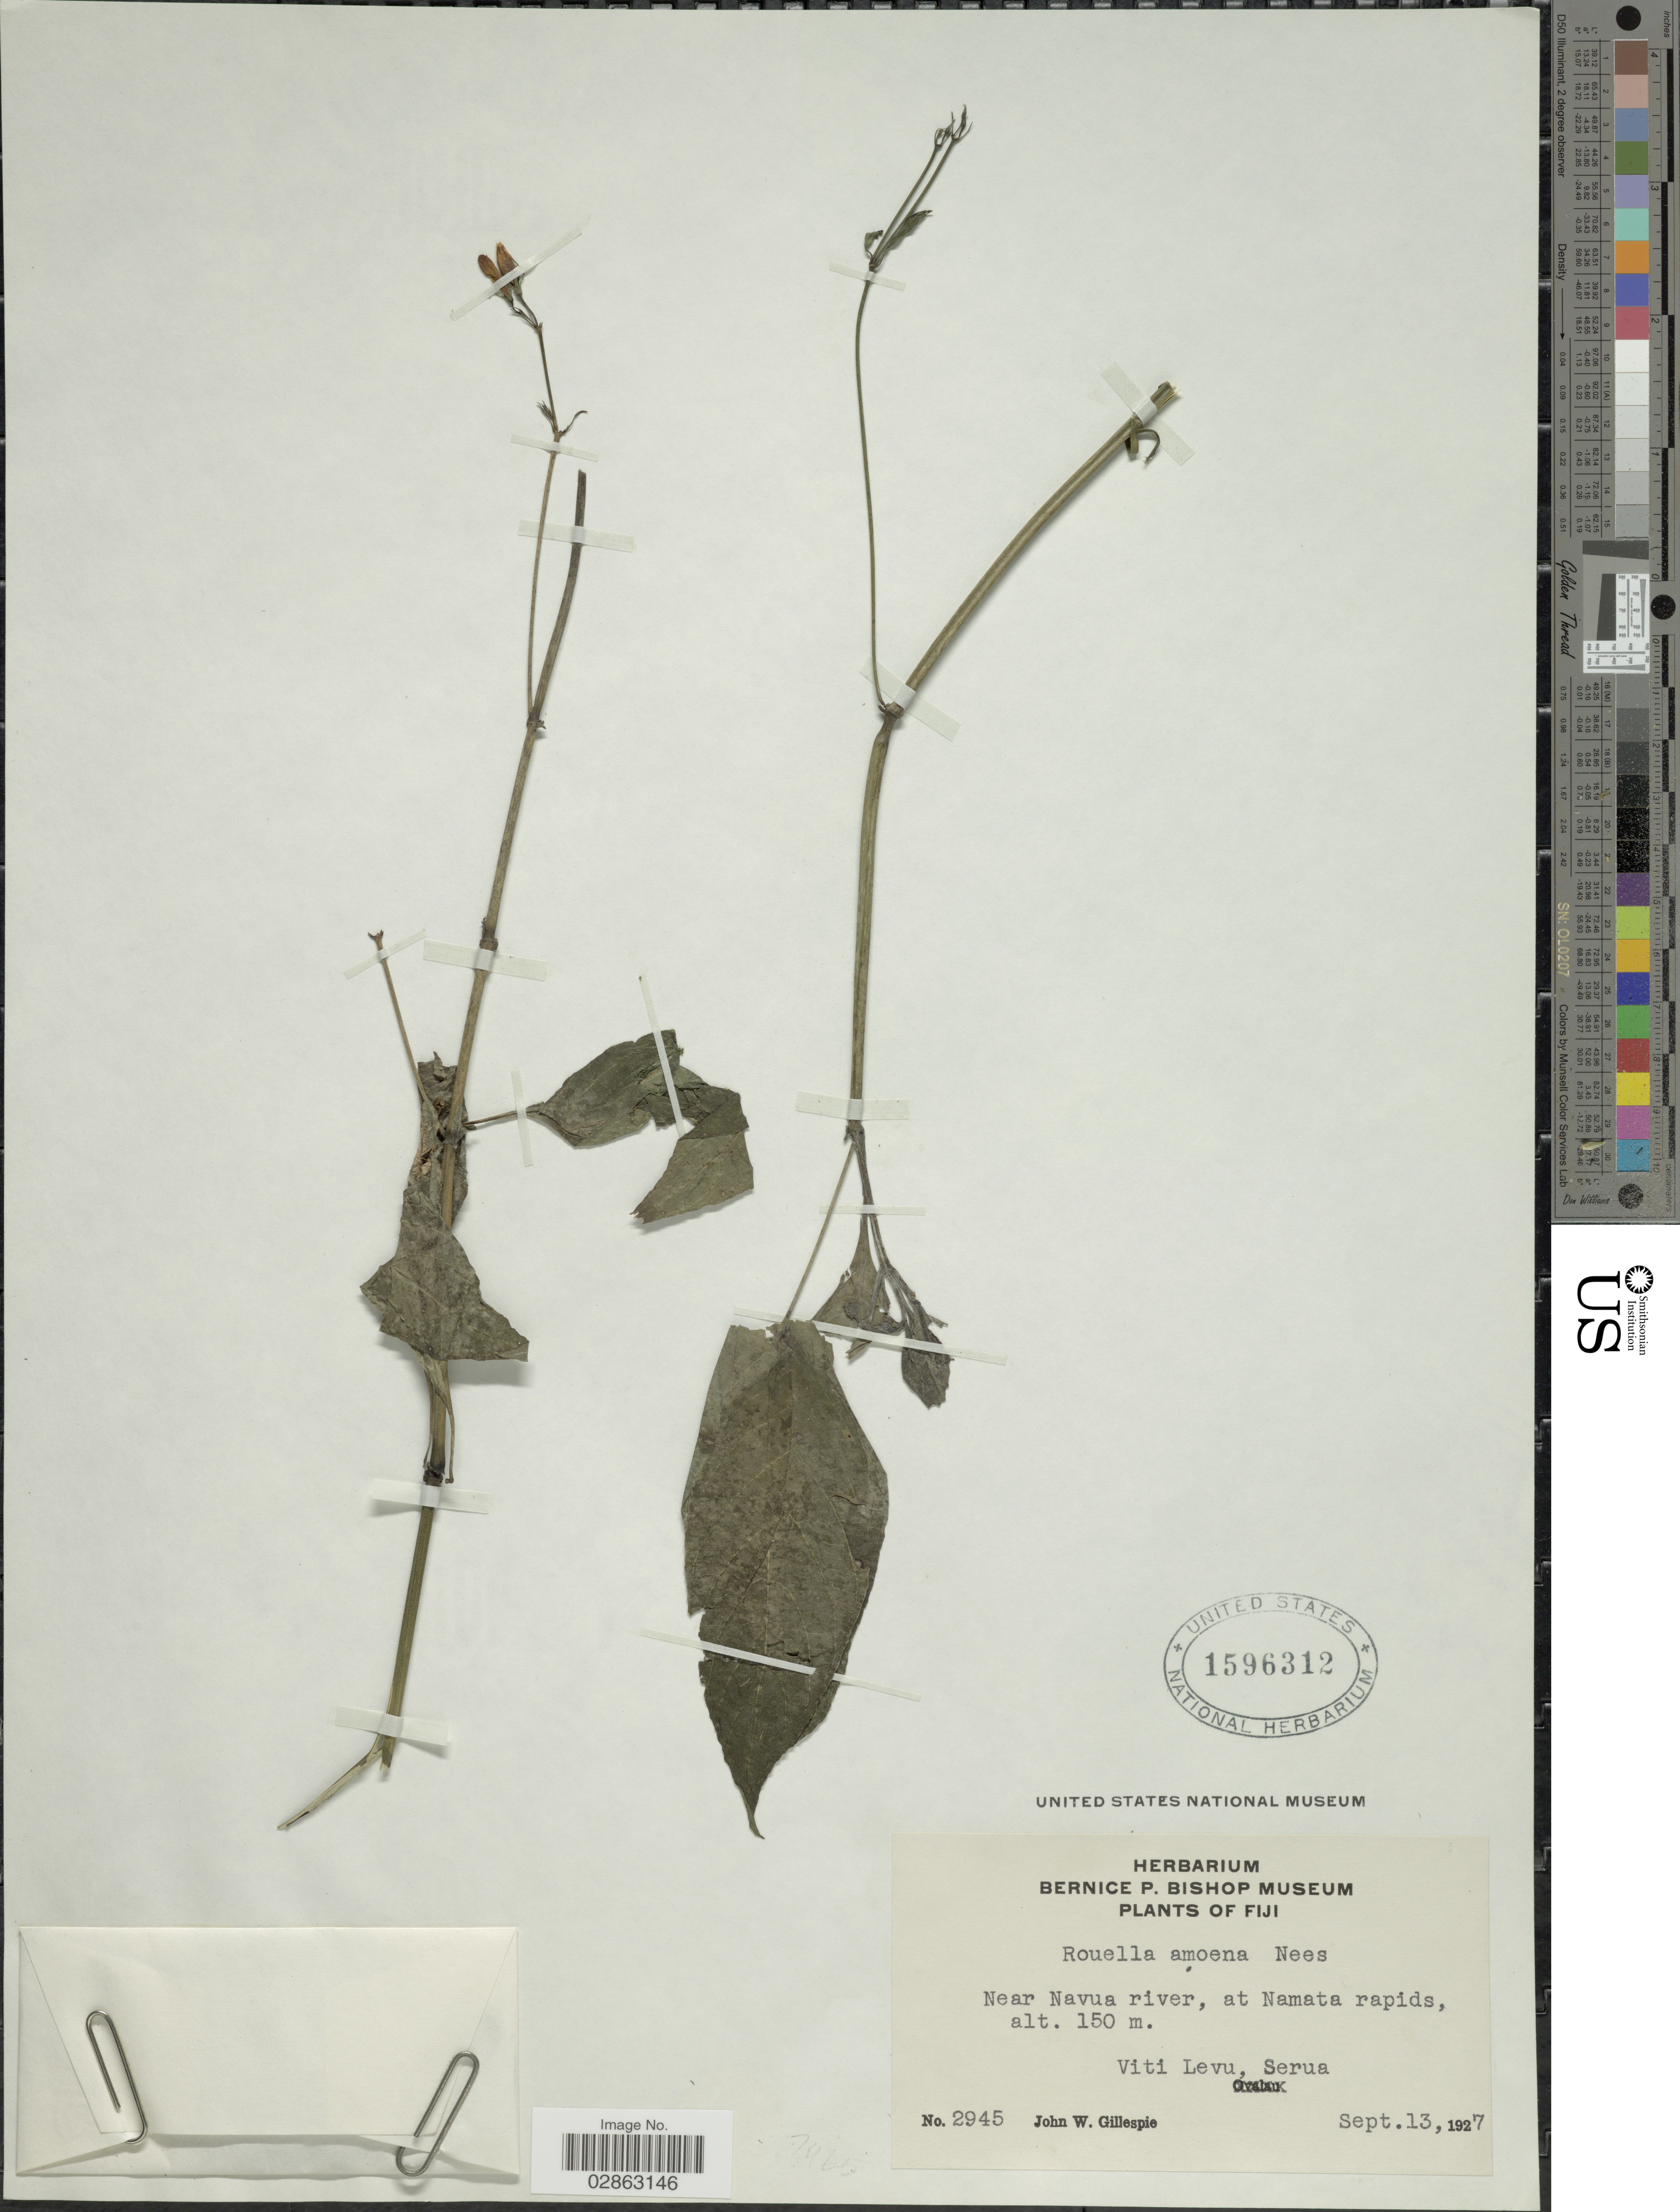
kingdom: Plantae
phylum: Tracheophyta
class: Magnoliopsida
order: Lamiales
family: Acanthaceae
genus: Ruellia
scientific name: Ruellia longifolia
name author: Rich.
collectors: J. W. Gillespie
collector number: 2945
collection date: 1927-09-13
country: Fiji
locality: Near Navua river, at Namata rapids. Viti Levu, Serua.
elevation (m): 150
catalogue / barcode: US 1596312